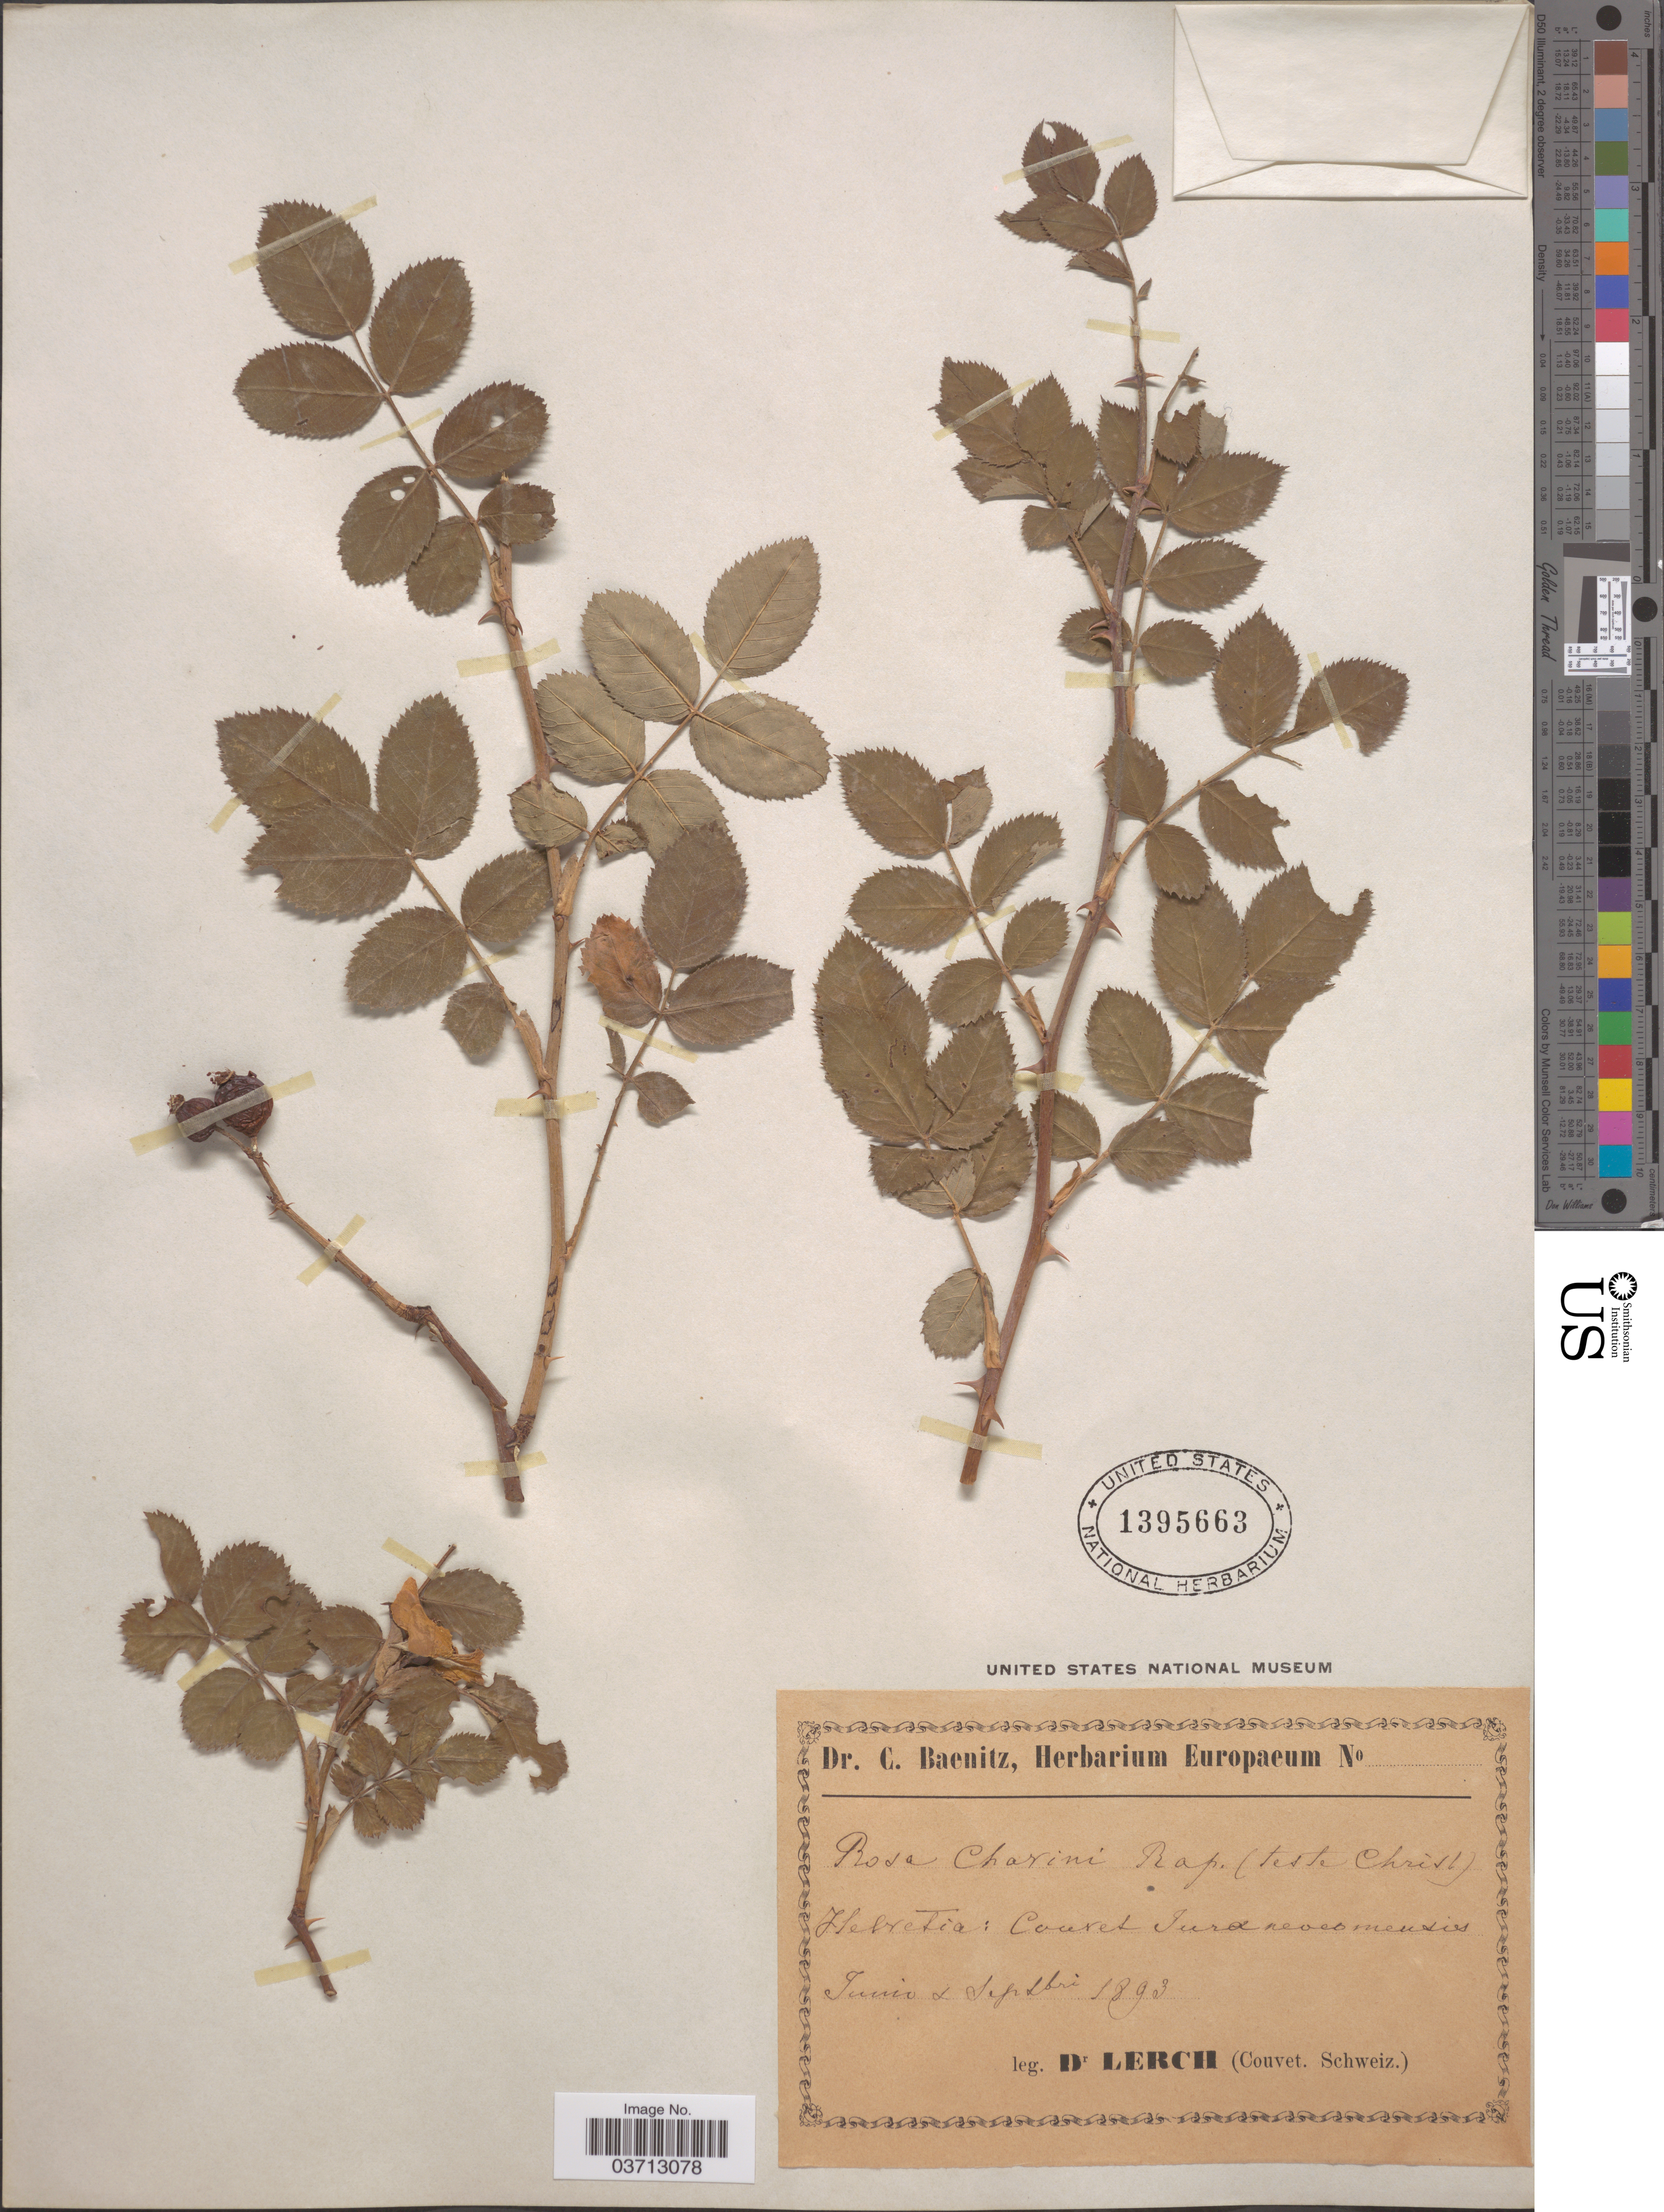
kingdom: Plantae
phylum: Tracheophyta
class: Magnoliopsida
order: Rosales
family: Rosaceae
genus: Rosa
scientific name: Rosa chavini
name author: Rapin ex Reut.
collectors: -. Lerch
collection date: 1893-06/1893-09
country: Switzerland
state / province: Bern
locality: Helvetia: Court et Jura neocomensis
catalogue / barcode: US 1395663